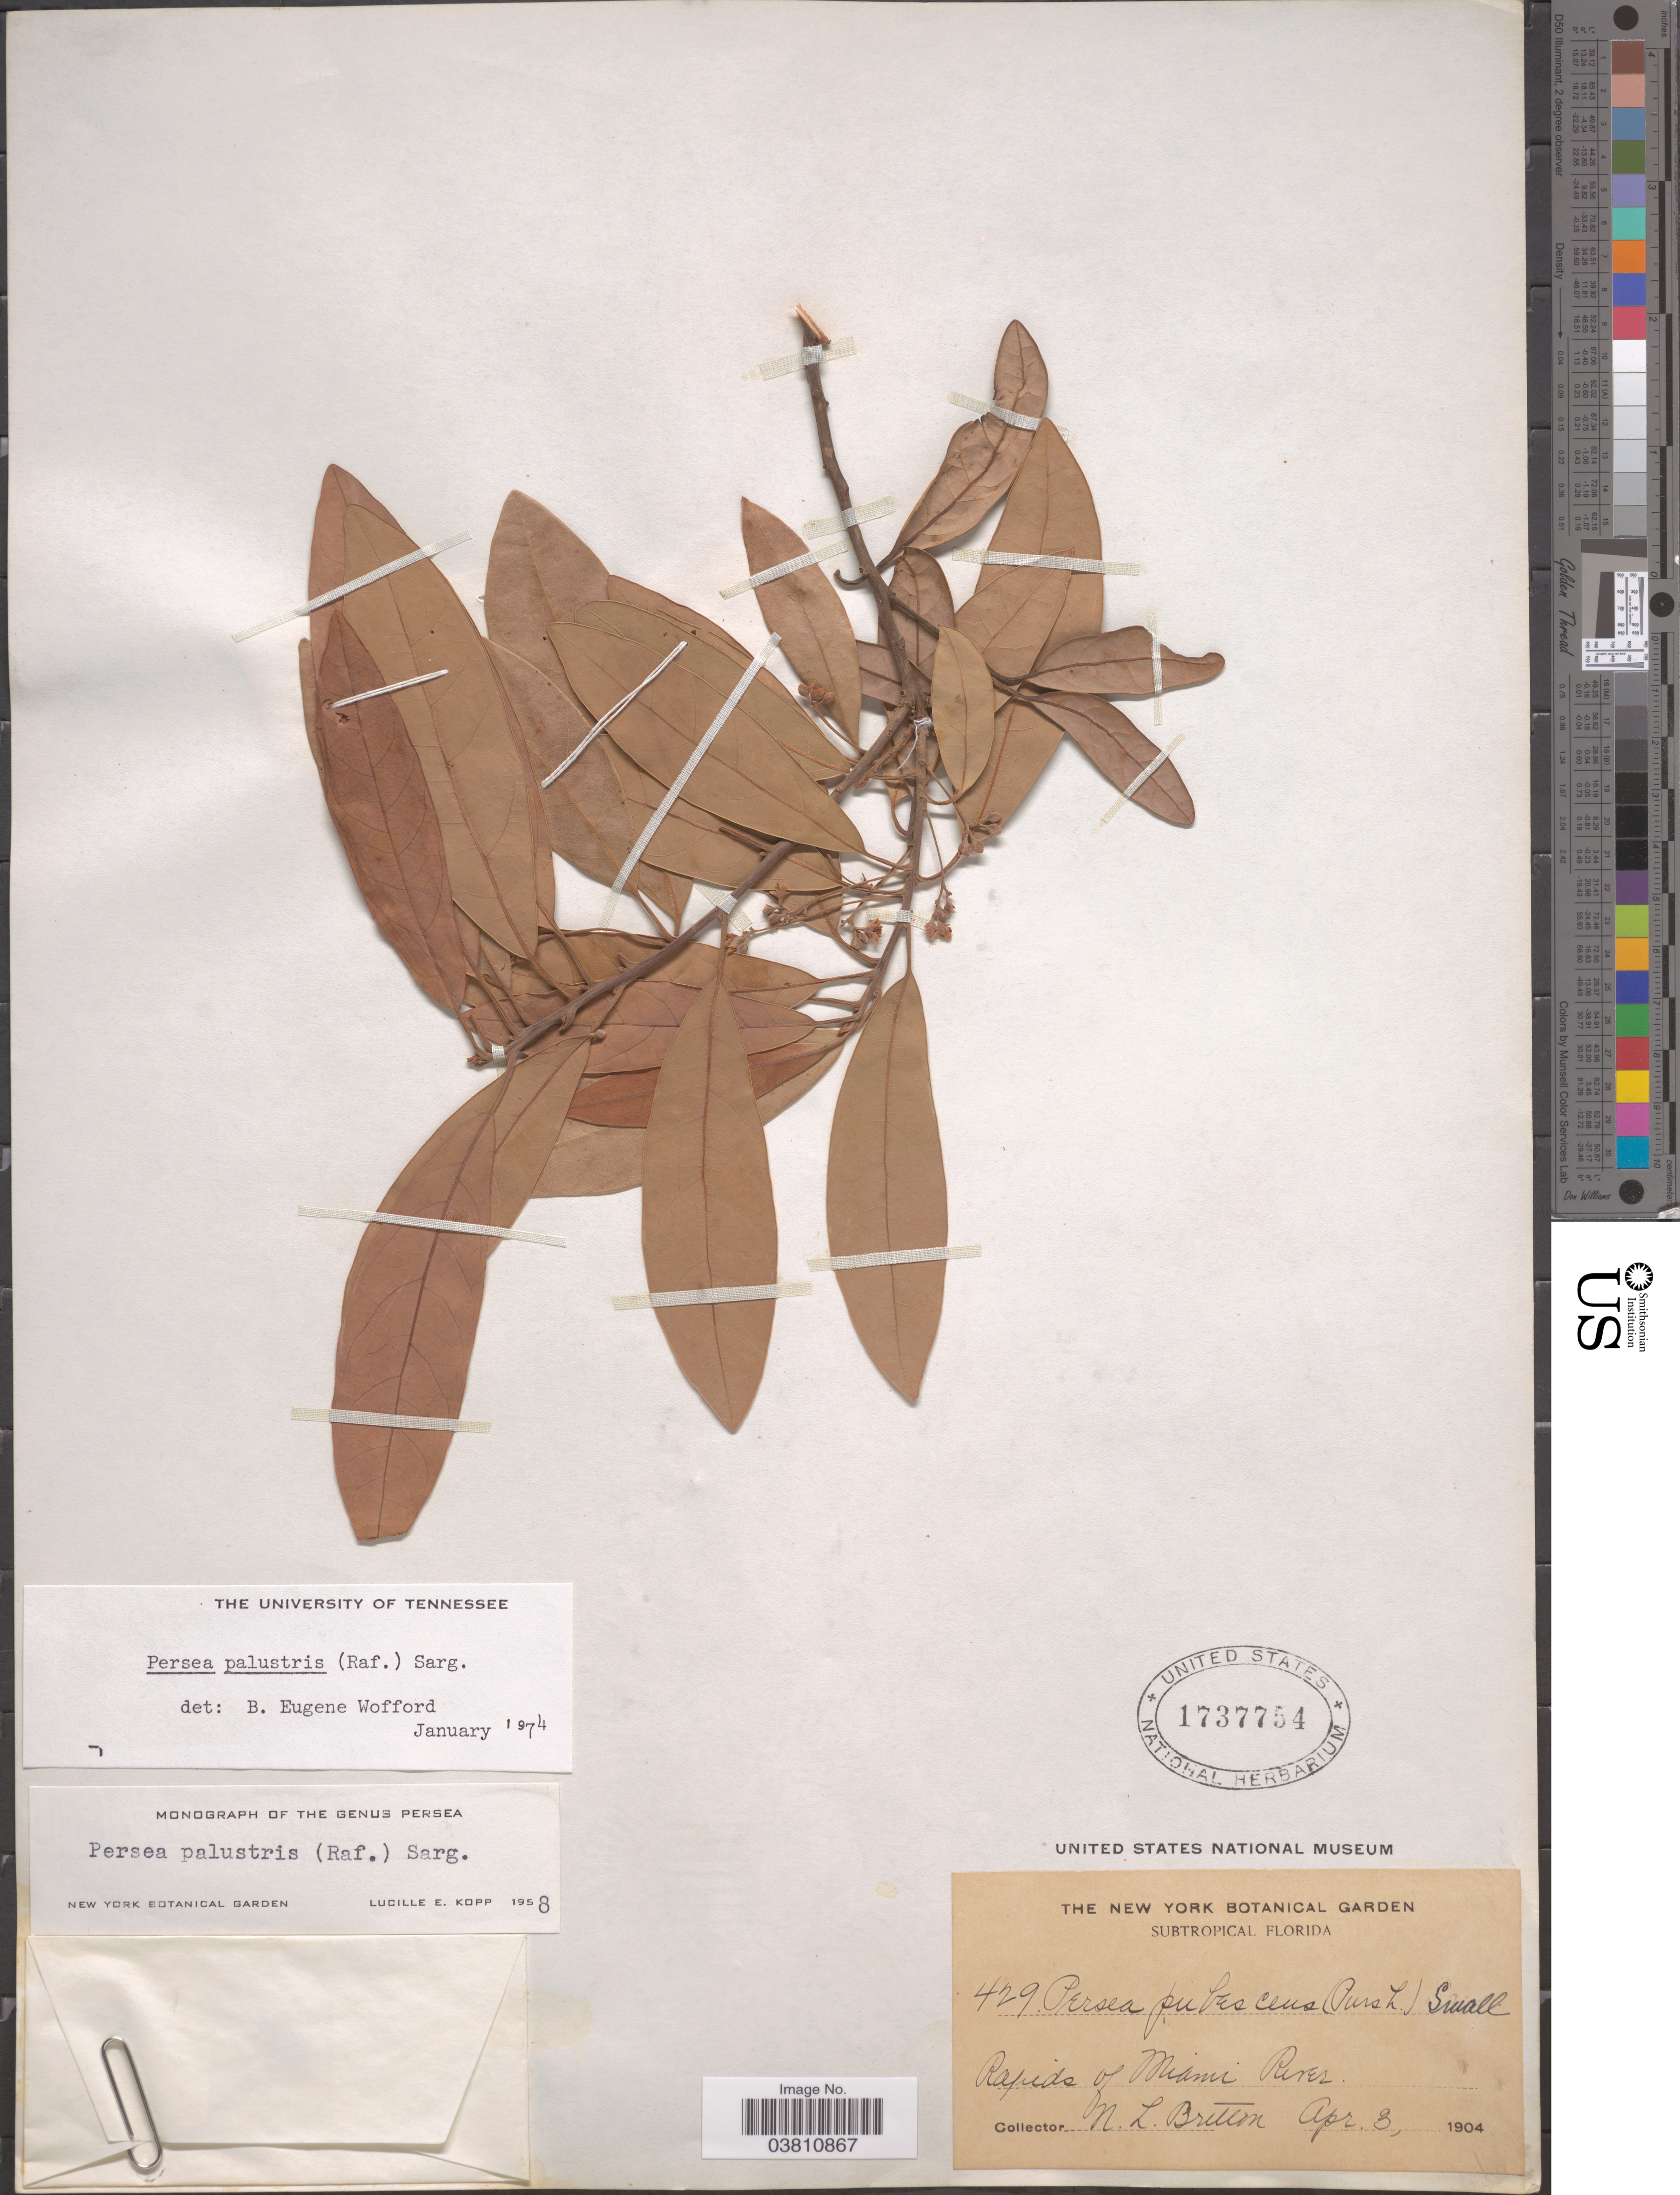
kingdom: Plantae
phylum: Tracheophyta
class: Magnoliopsida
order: Laurales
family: Lauraceae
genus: Persea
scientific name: Persea palustris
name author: (Raf.) Sarg.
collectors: N. Britton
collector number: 429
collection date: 1904-04-03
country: United States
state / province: Florida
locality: Rapids of Miami River.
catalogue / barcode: US 1737754